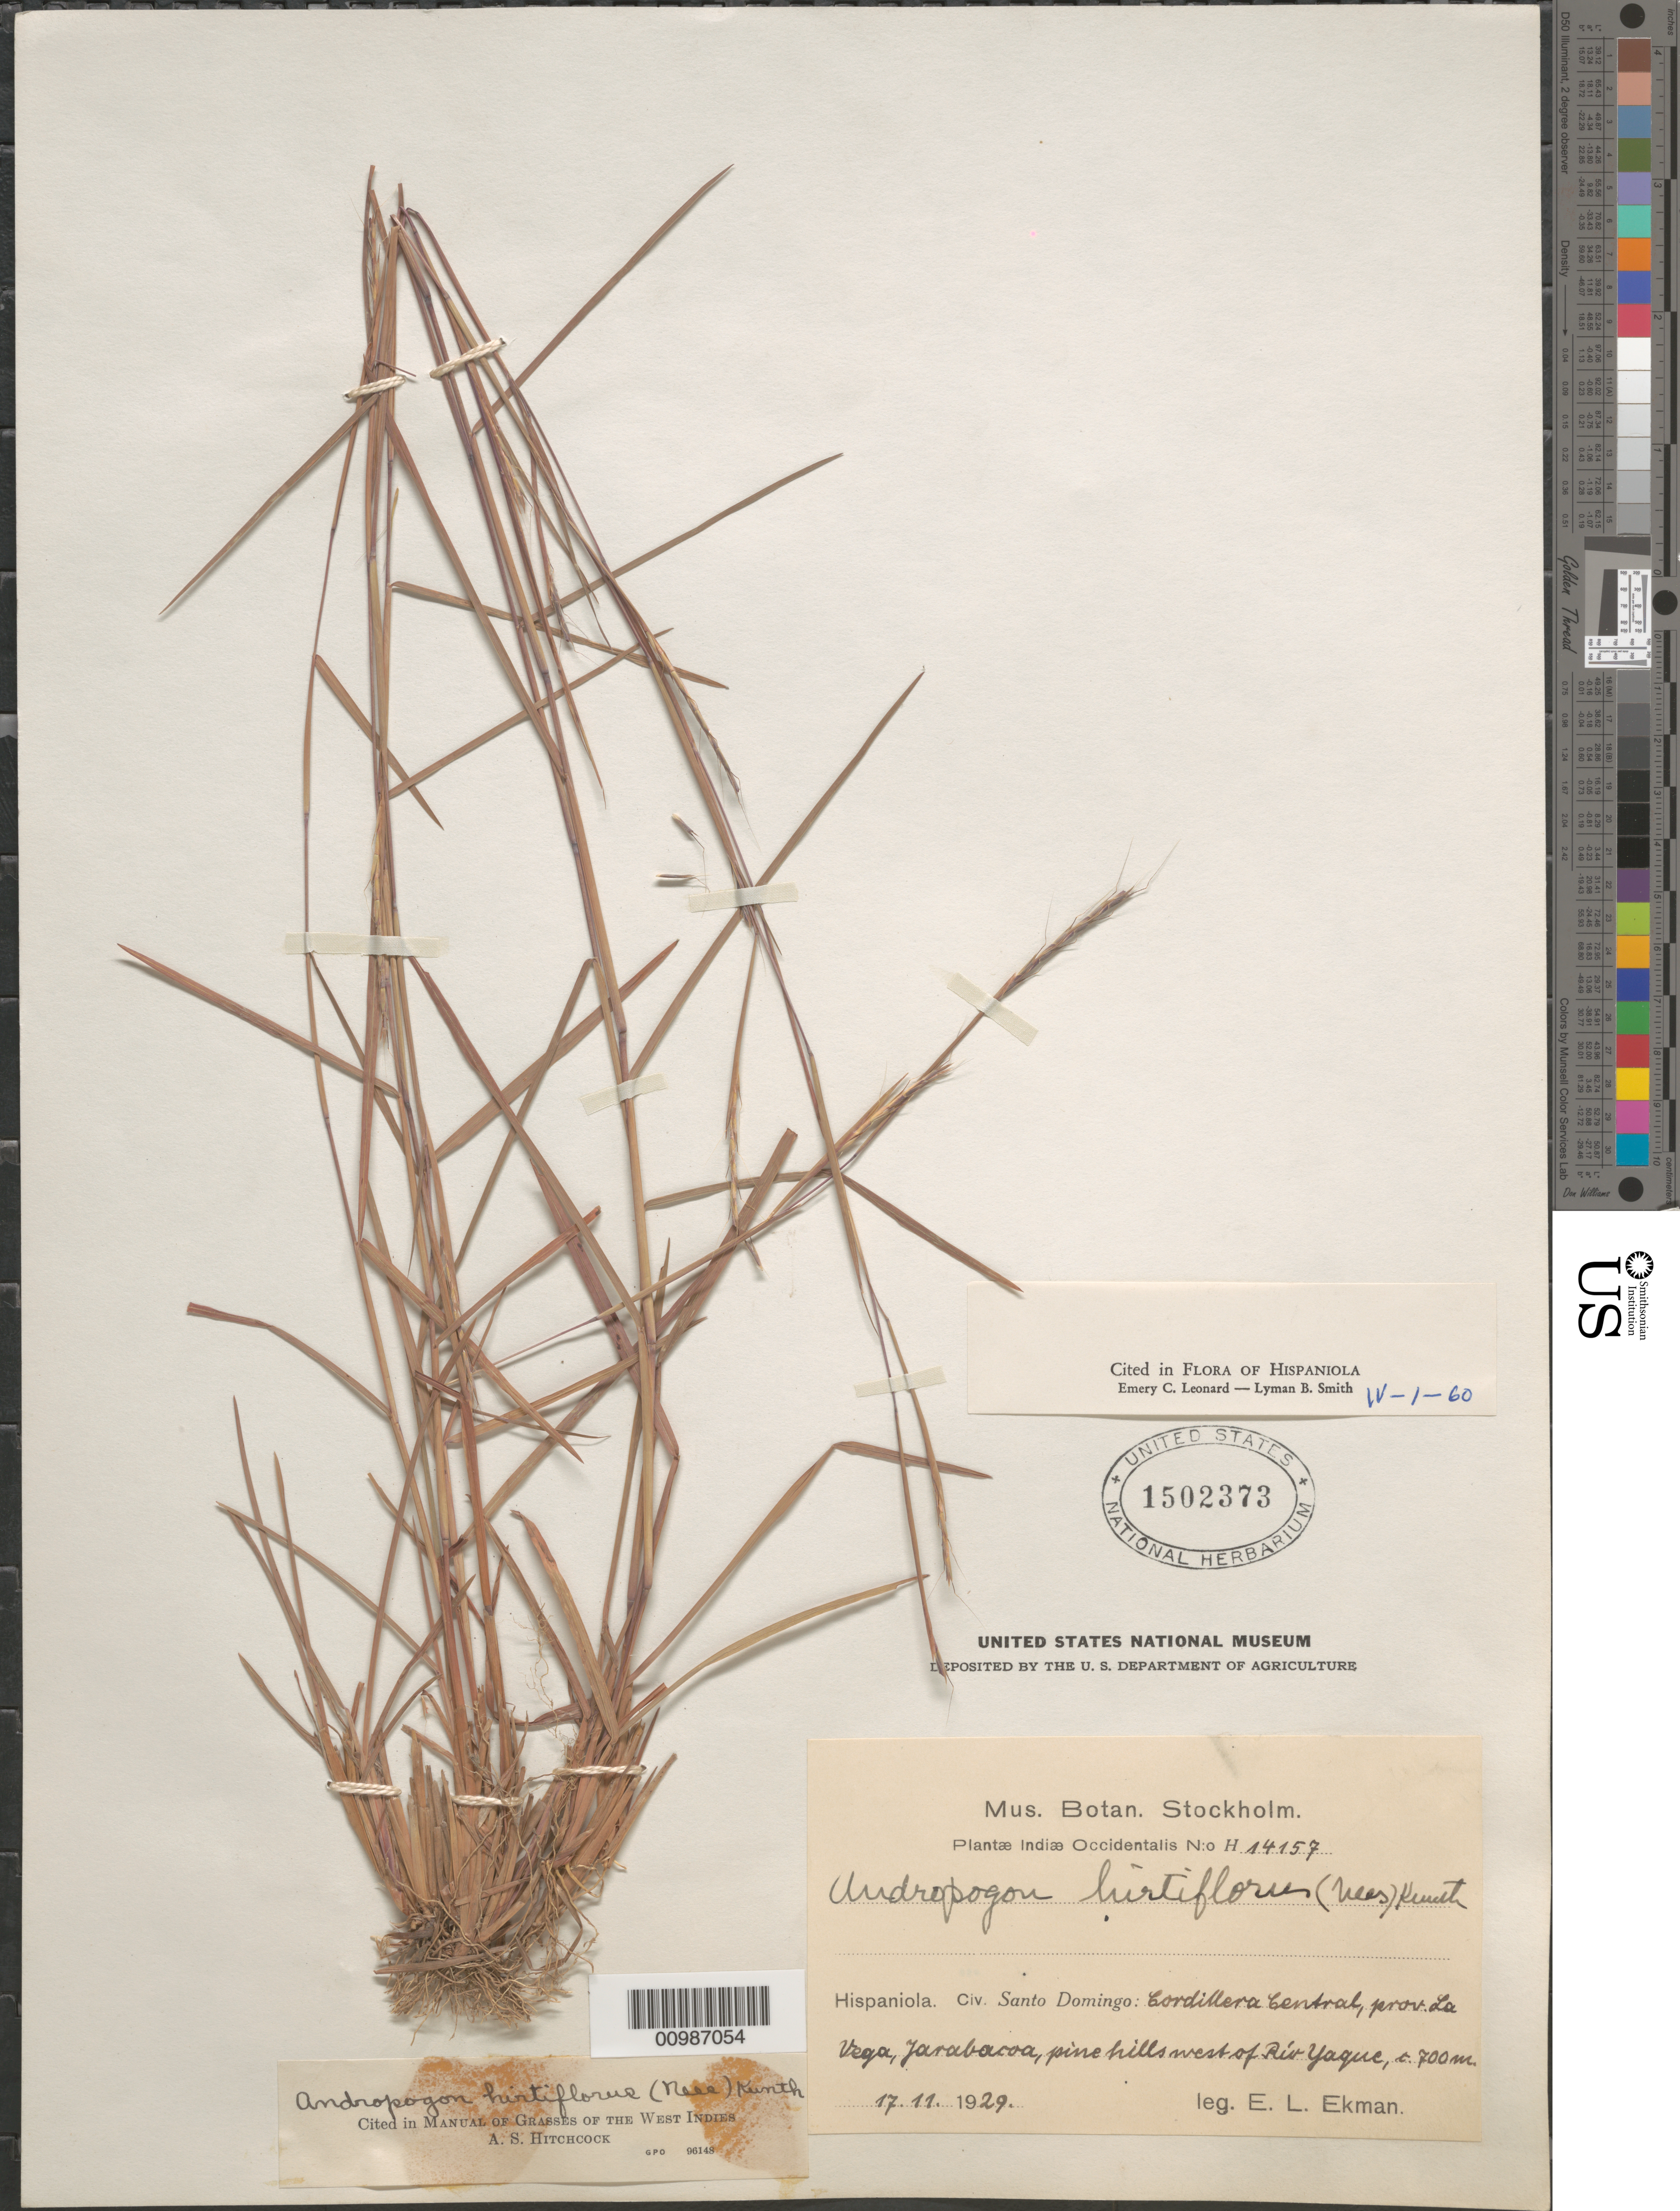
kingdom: Plantae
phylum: Tracheophyta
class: Liliopsida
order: Poales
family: Poaceae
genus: Andropogon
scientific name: Andropogon hirtiflorus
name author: (Nees) Kunth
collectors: E. L. Ekman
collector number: H 14159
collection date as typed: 17 Nov 1929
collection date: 1929-11-17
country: Dominican Republic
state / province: La Vega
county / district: Santo Domingo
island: Hispaniola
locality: Cordillera Central, Jarabacoa, west of river Yaque del Notre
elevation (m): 700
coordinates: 0 N, 0 E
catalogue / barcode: US 1502373